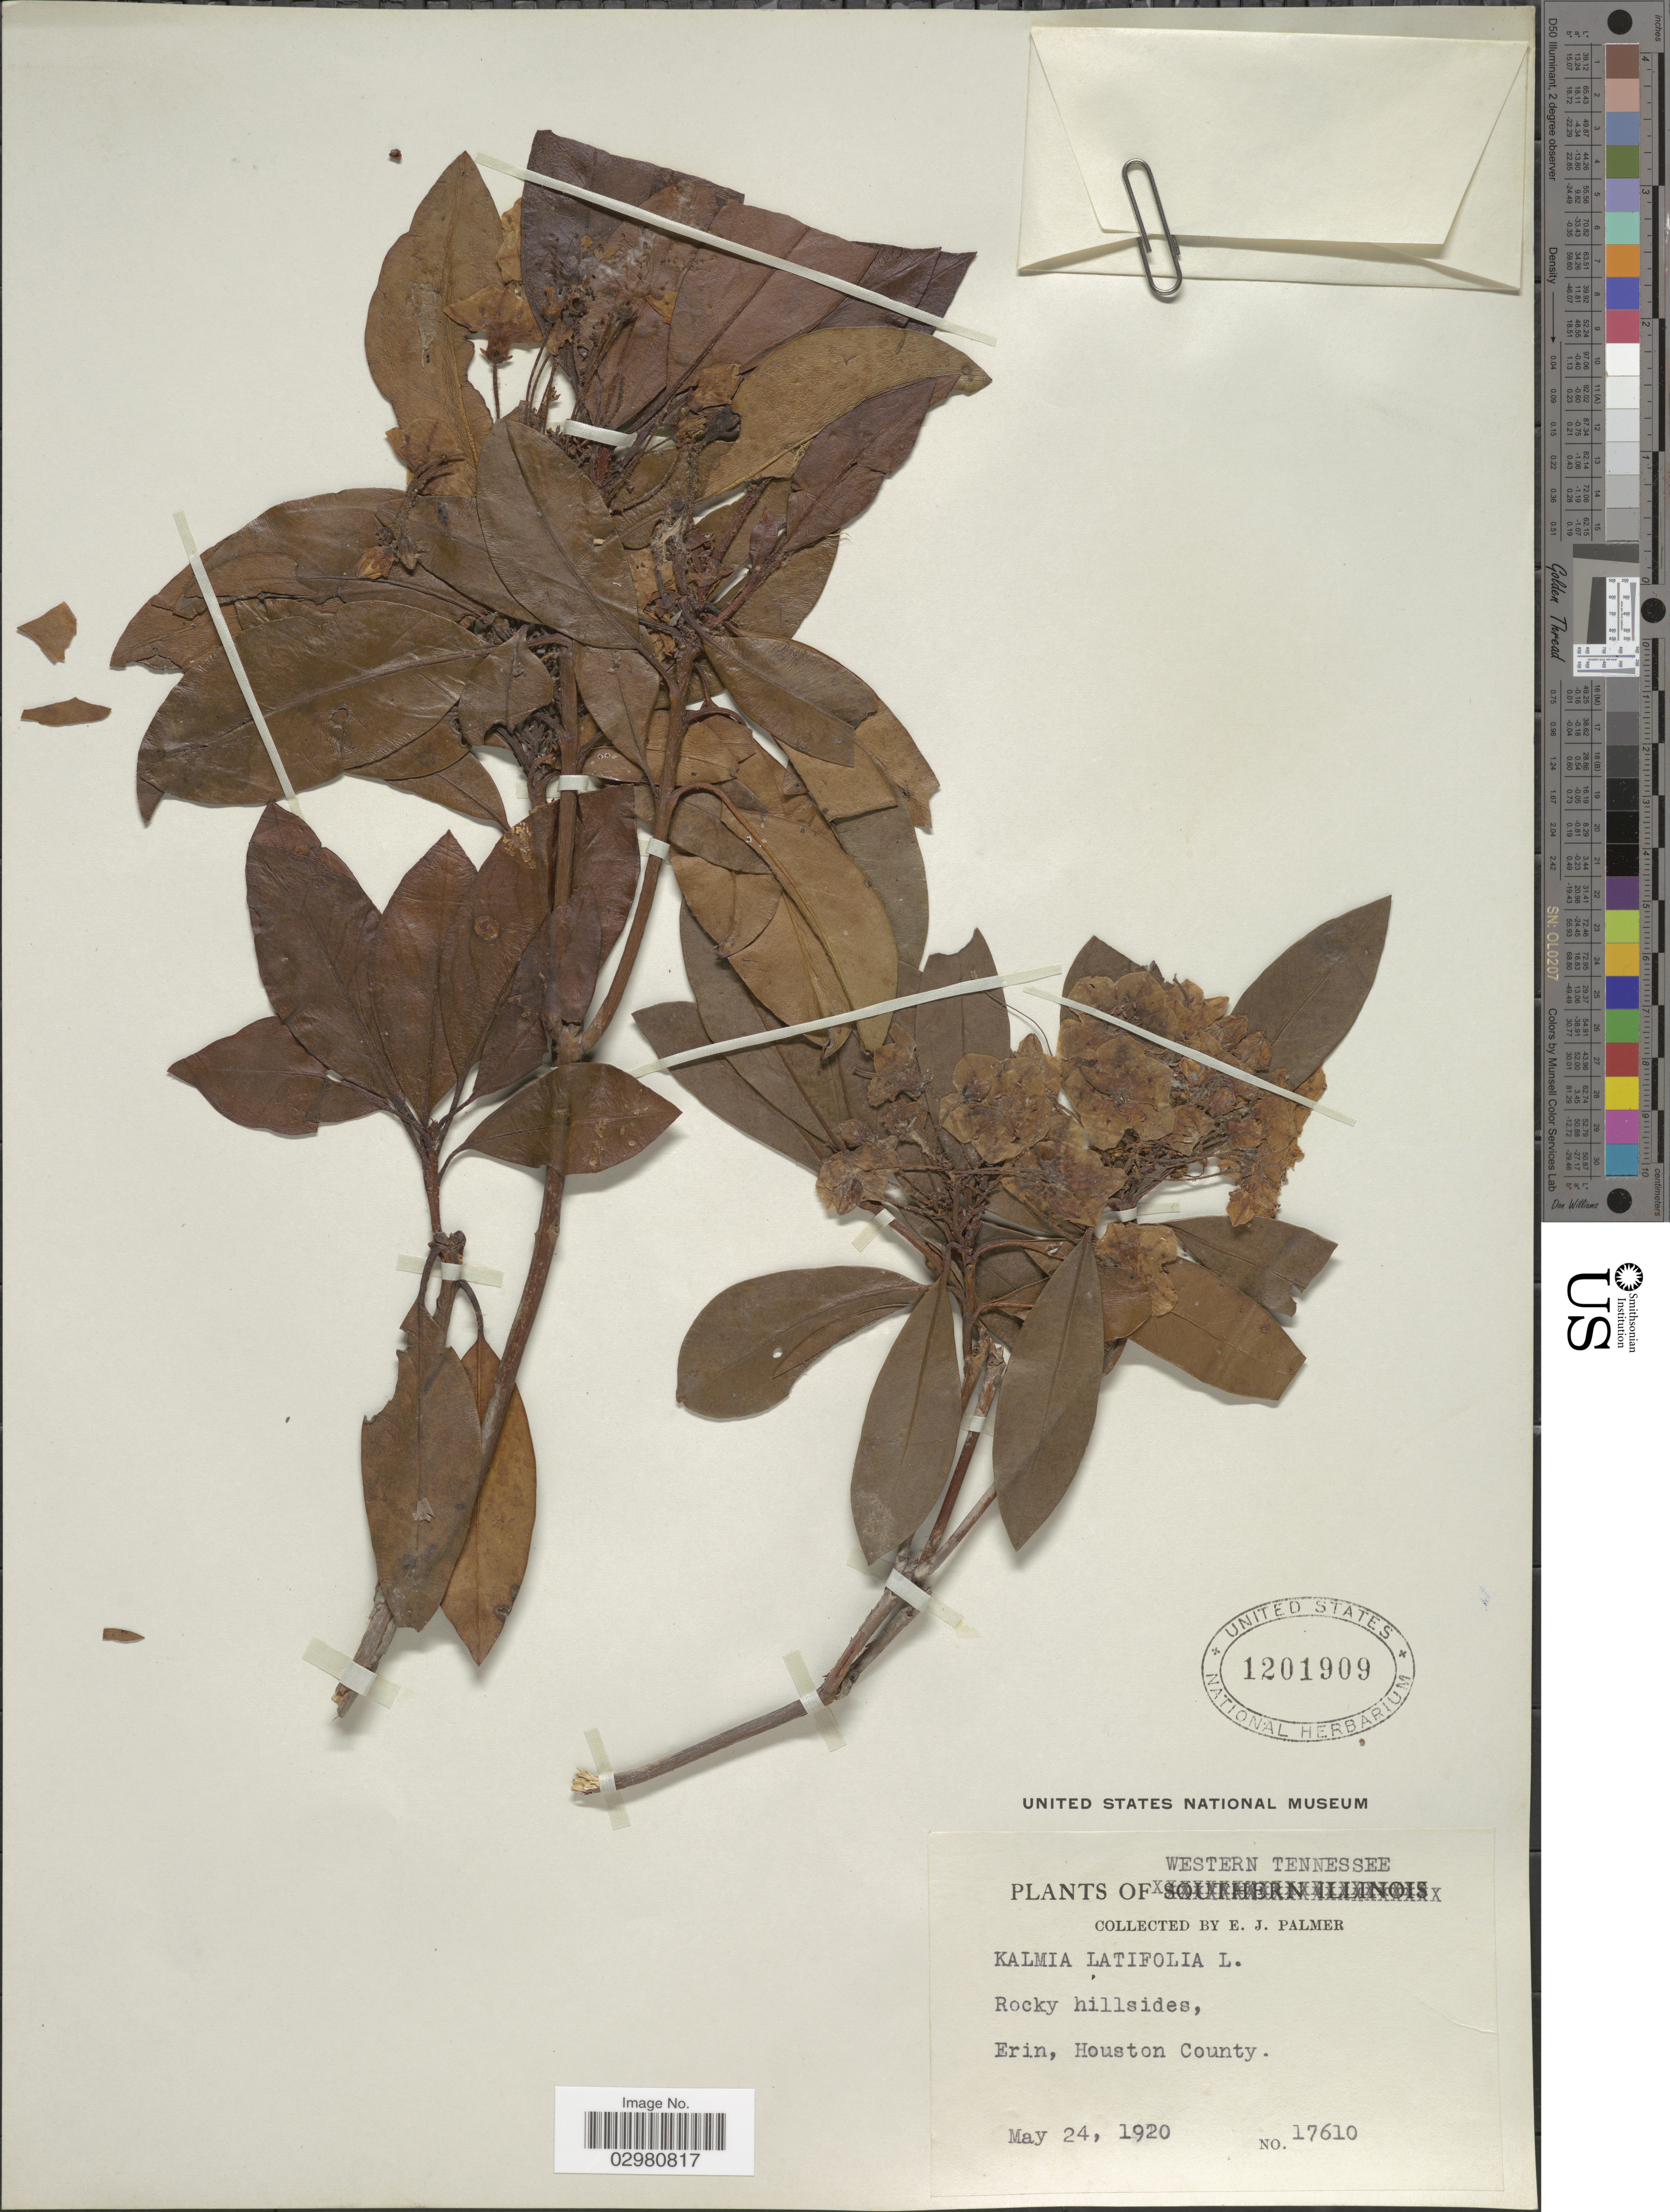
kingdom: Plantae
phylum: Tracheophyta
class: Magnoliopsida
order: Ericales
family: Ericaceae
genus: Kalmia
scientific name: Kalmia latifolia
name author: L.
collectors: E. J. Palmer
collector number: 17610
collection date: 1920-05-24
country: United States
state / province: Tennessee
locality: Western Tennessee. Erin, Houston County.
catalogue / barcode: US 1201909